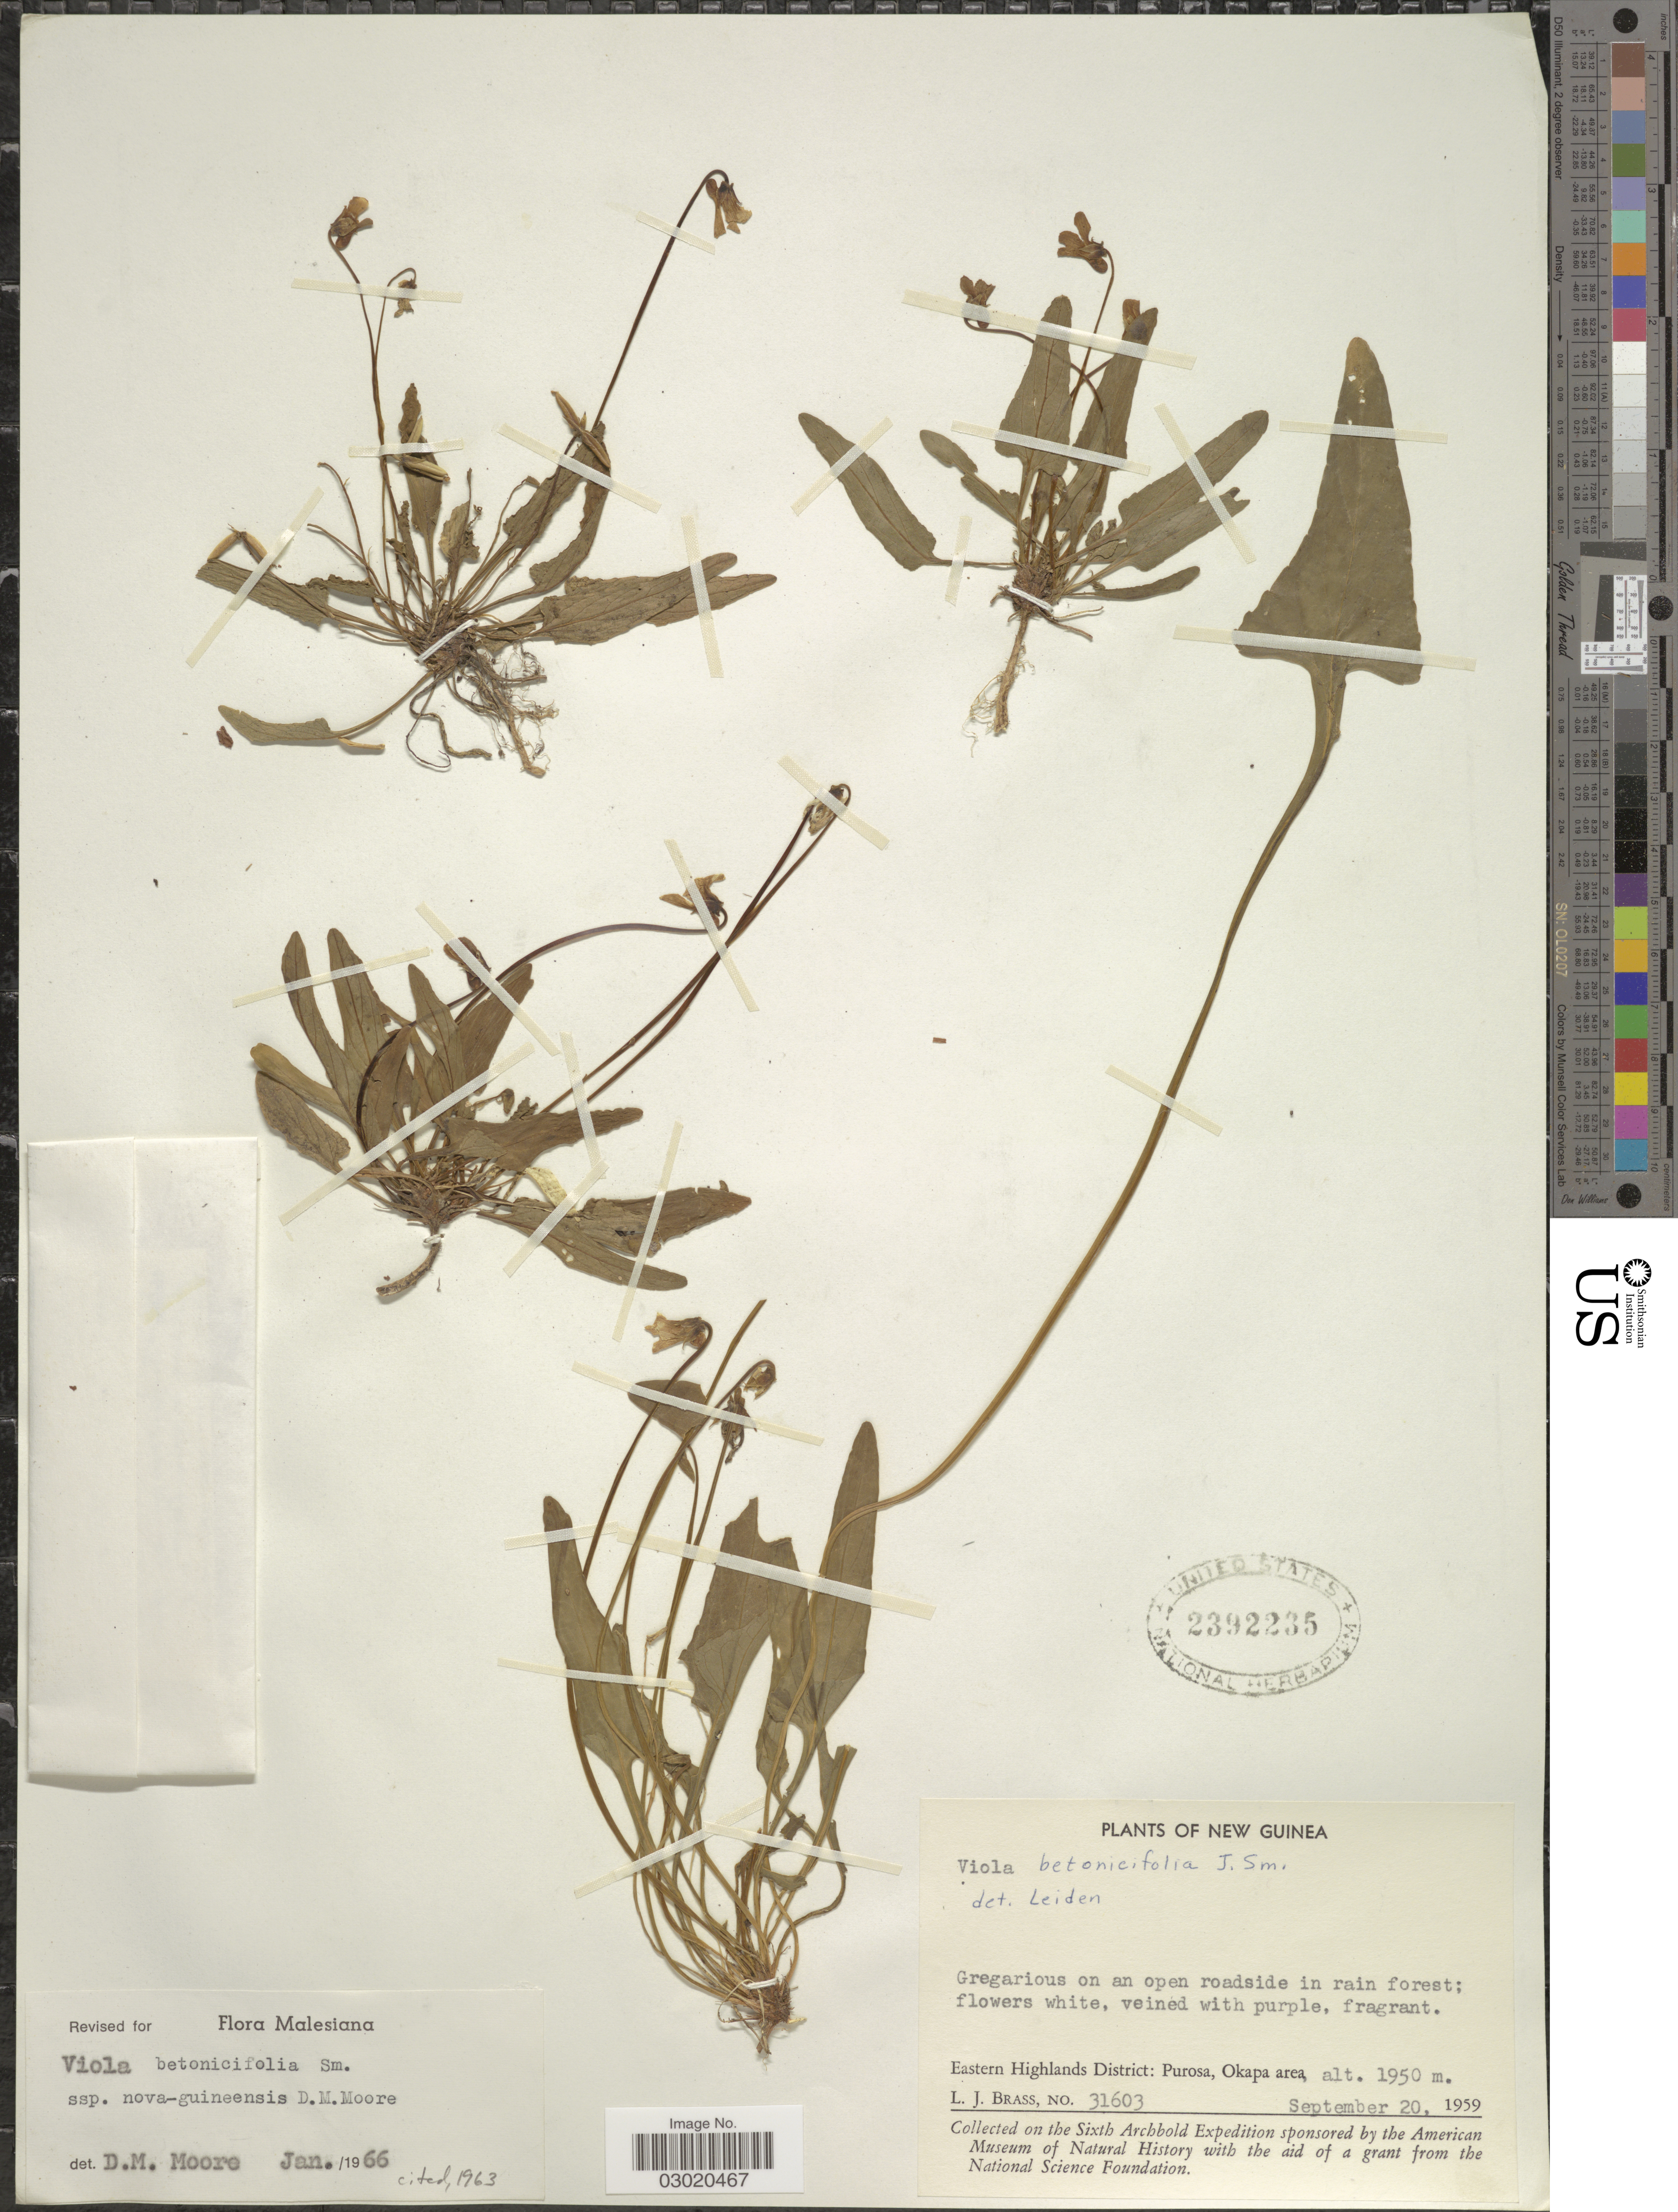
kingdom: Plantae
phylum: Tracheophyta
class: Magnoliopsida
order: Malpighiales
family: Violaceae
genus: Viola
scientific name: Viola betonicifolia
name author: Sm.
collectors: L. J. Brass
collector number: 31603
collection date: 1959-09-20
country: Papua New Guinea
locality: New Guinea. Eastern Highlands District: Purosa, Okapa area.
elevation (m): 1950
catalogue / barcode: US 2392235